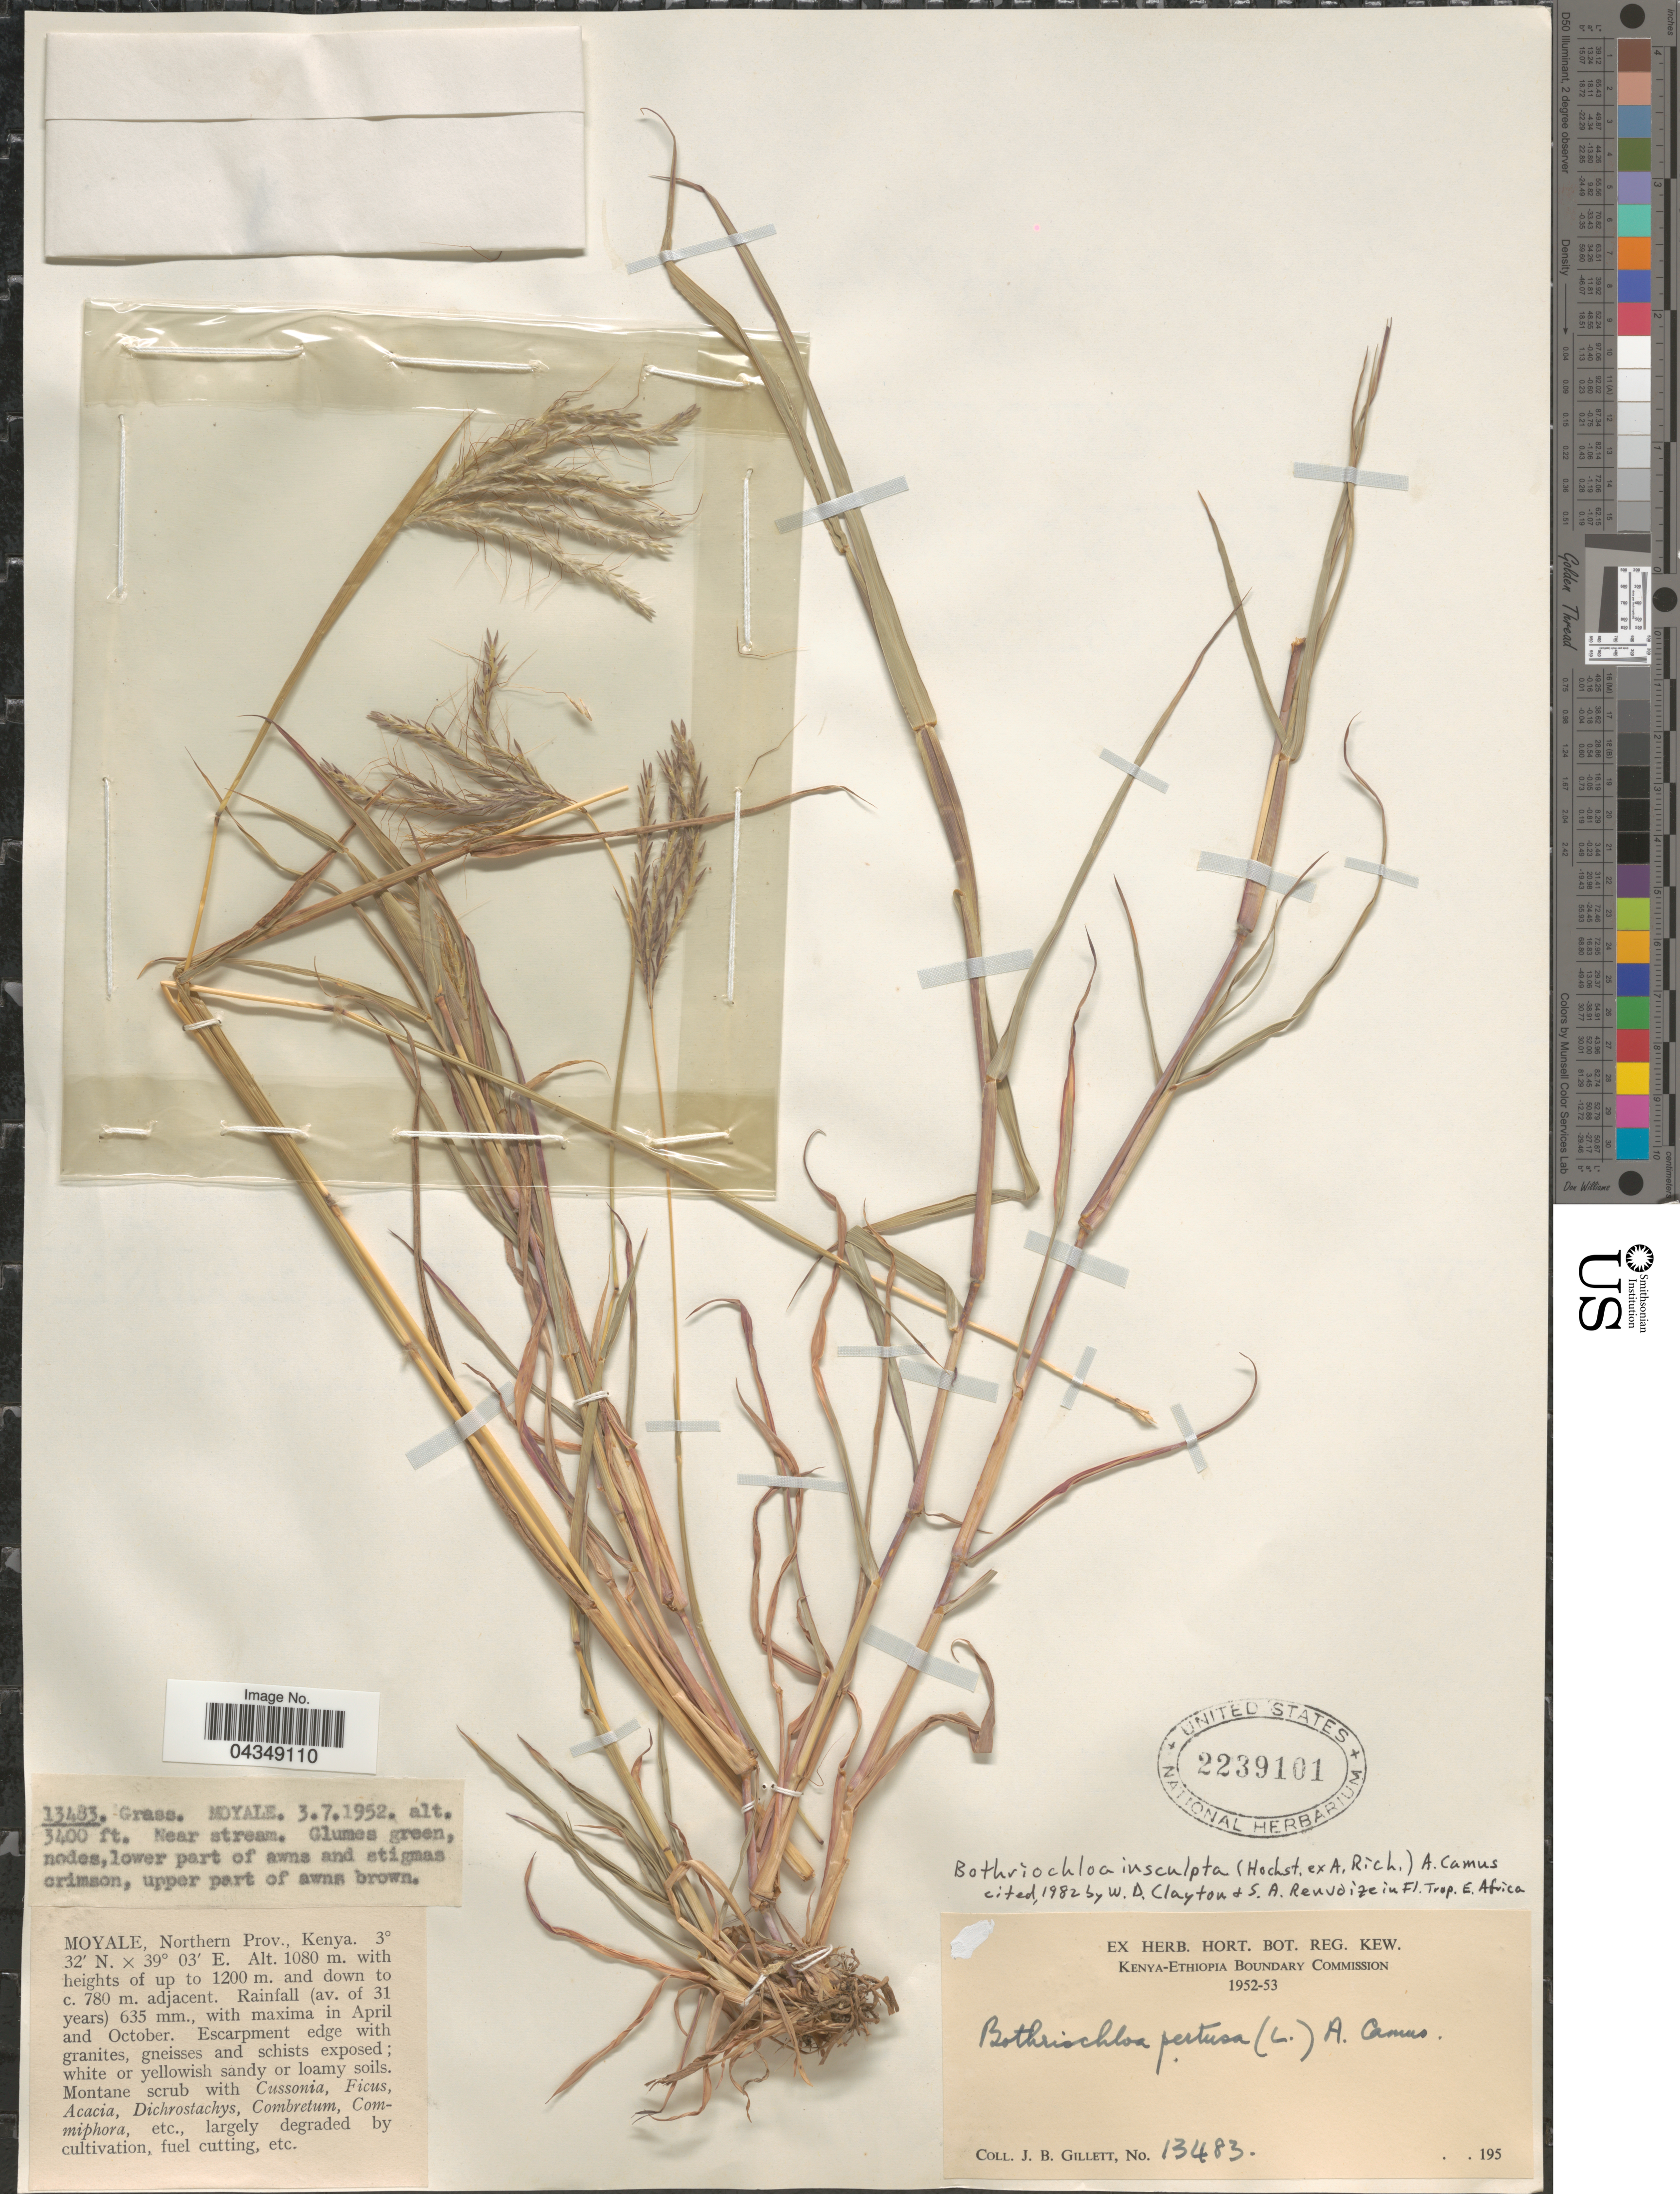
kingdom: Plantae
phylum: Tracheophyta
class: Liliopsida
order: Poales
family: Poaceae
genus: Bothriochloa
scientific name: Bothriochloa insculpta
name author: (Hochst. ex A. Rich.) A. Camus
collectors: J. B. Gillett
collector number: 13483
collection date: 1952-07-03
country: Kenya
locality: Moyale, Northern Prov. Kenya-Ethiopia Boundary Commission.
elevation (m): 1036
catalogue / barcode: US 2239101